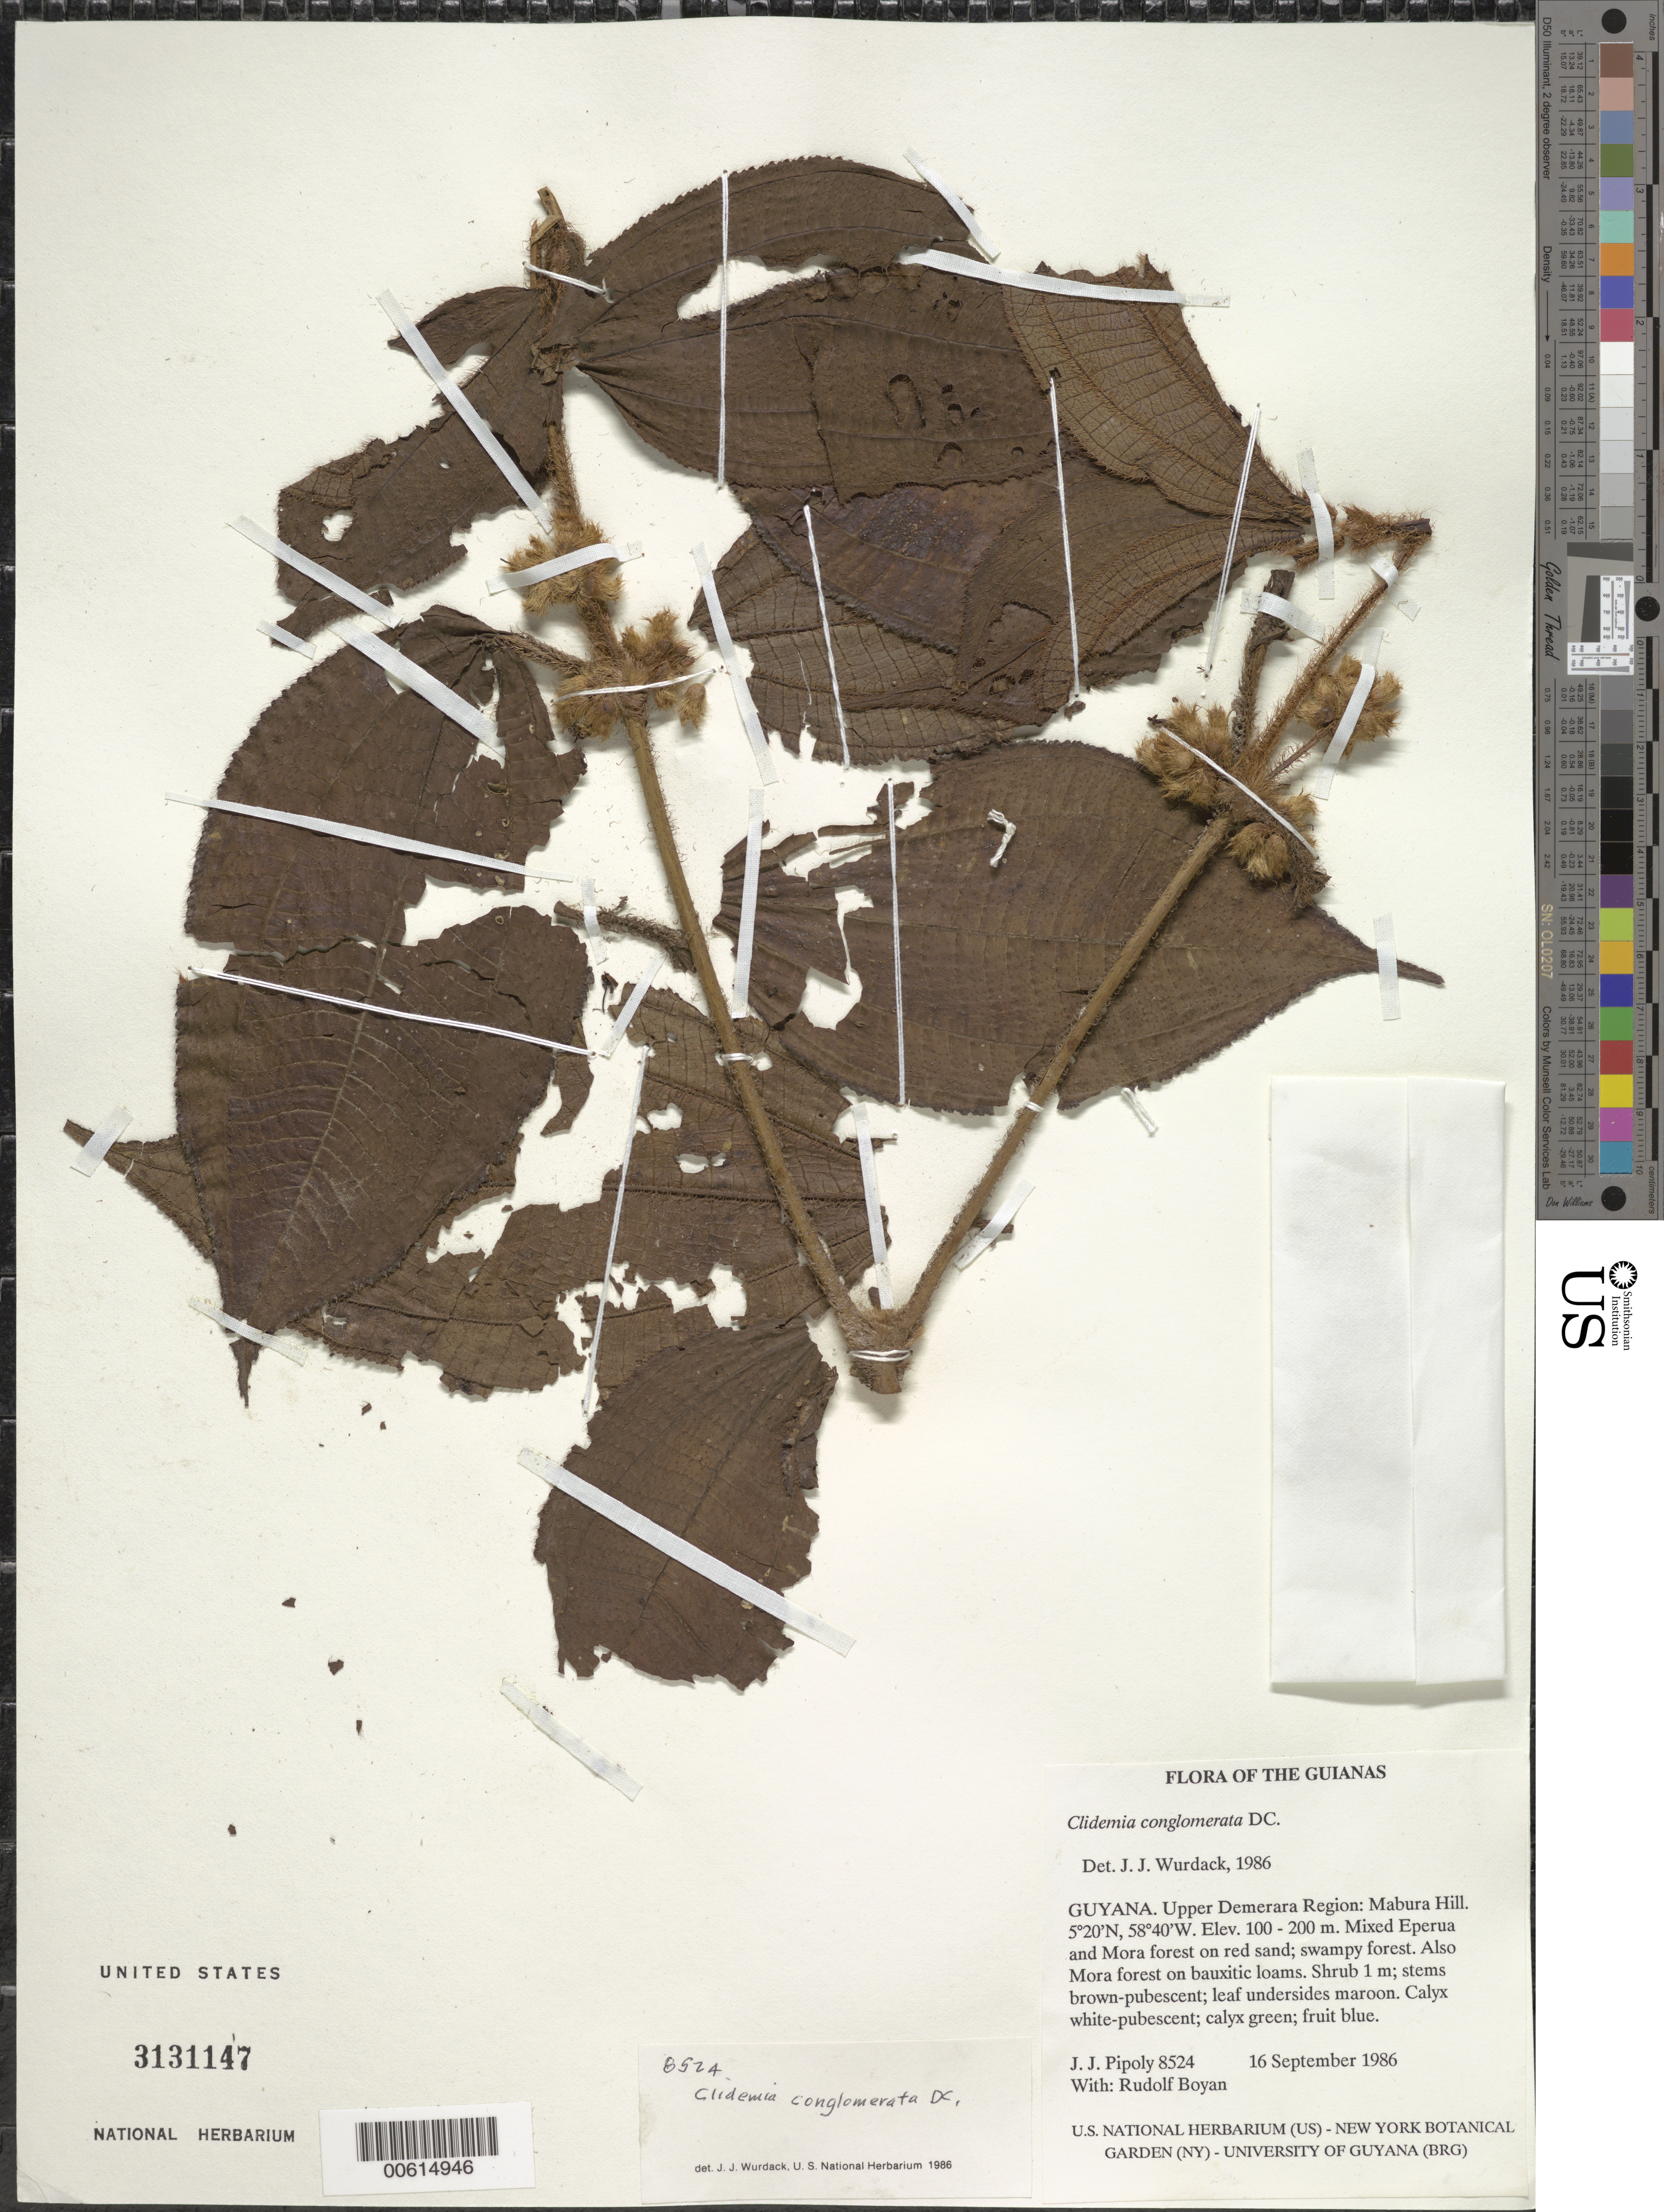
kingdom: Plantae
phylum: Tracheophyta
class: Magnoliopsida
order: Myrtales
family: Melastomataceae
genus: Clidemia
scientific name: Clidemia conglomerata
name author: DC.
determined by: Wurdack, John J., (US), US (UNITED STATES)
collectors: J. J. Pipoly & R. Boyan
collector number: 8524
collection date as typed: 16 September 1986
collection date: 1986-09-16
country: Guyana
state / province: U. Demerara-Berbice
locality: Mabura Hill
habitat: Mixed Eperua and Mora forest on red sand; swampy forest. Also Mora forest on bauxitic loams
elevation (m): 100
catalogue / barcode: US 3131147